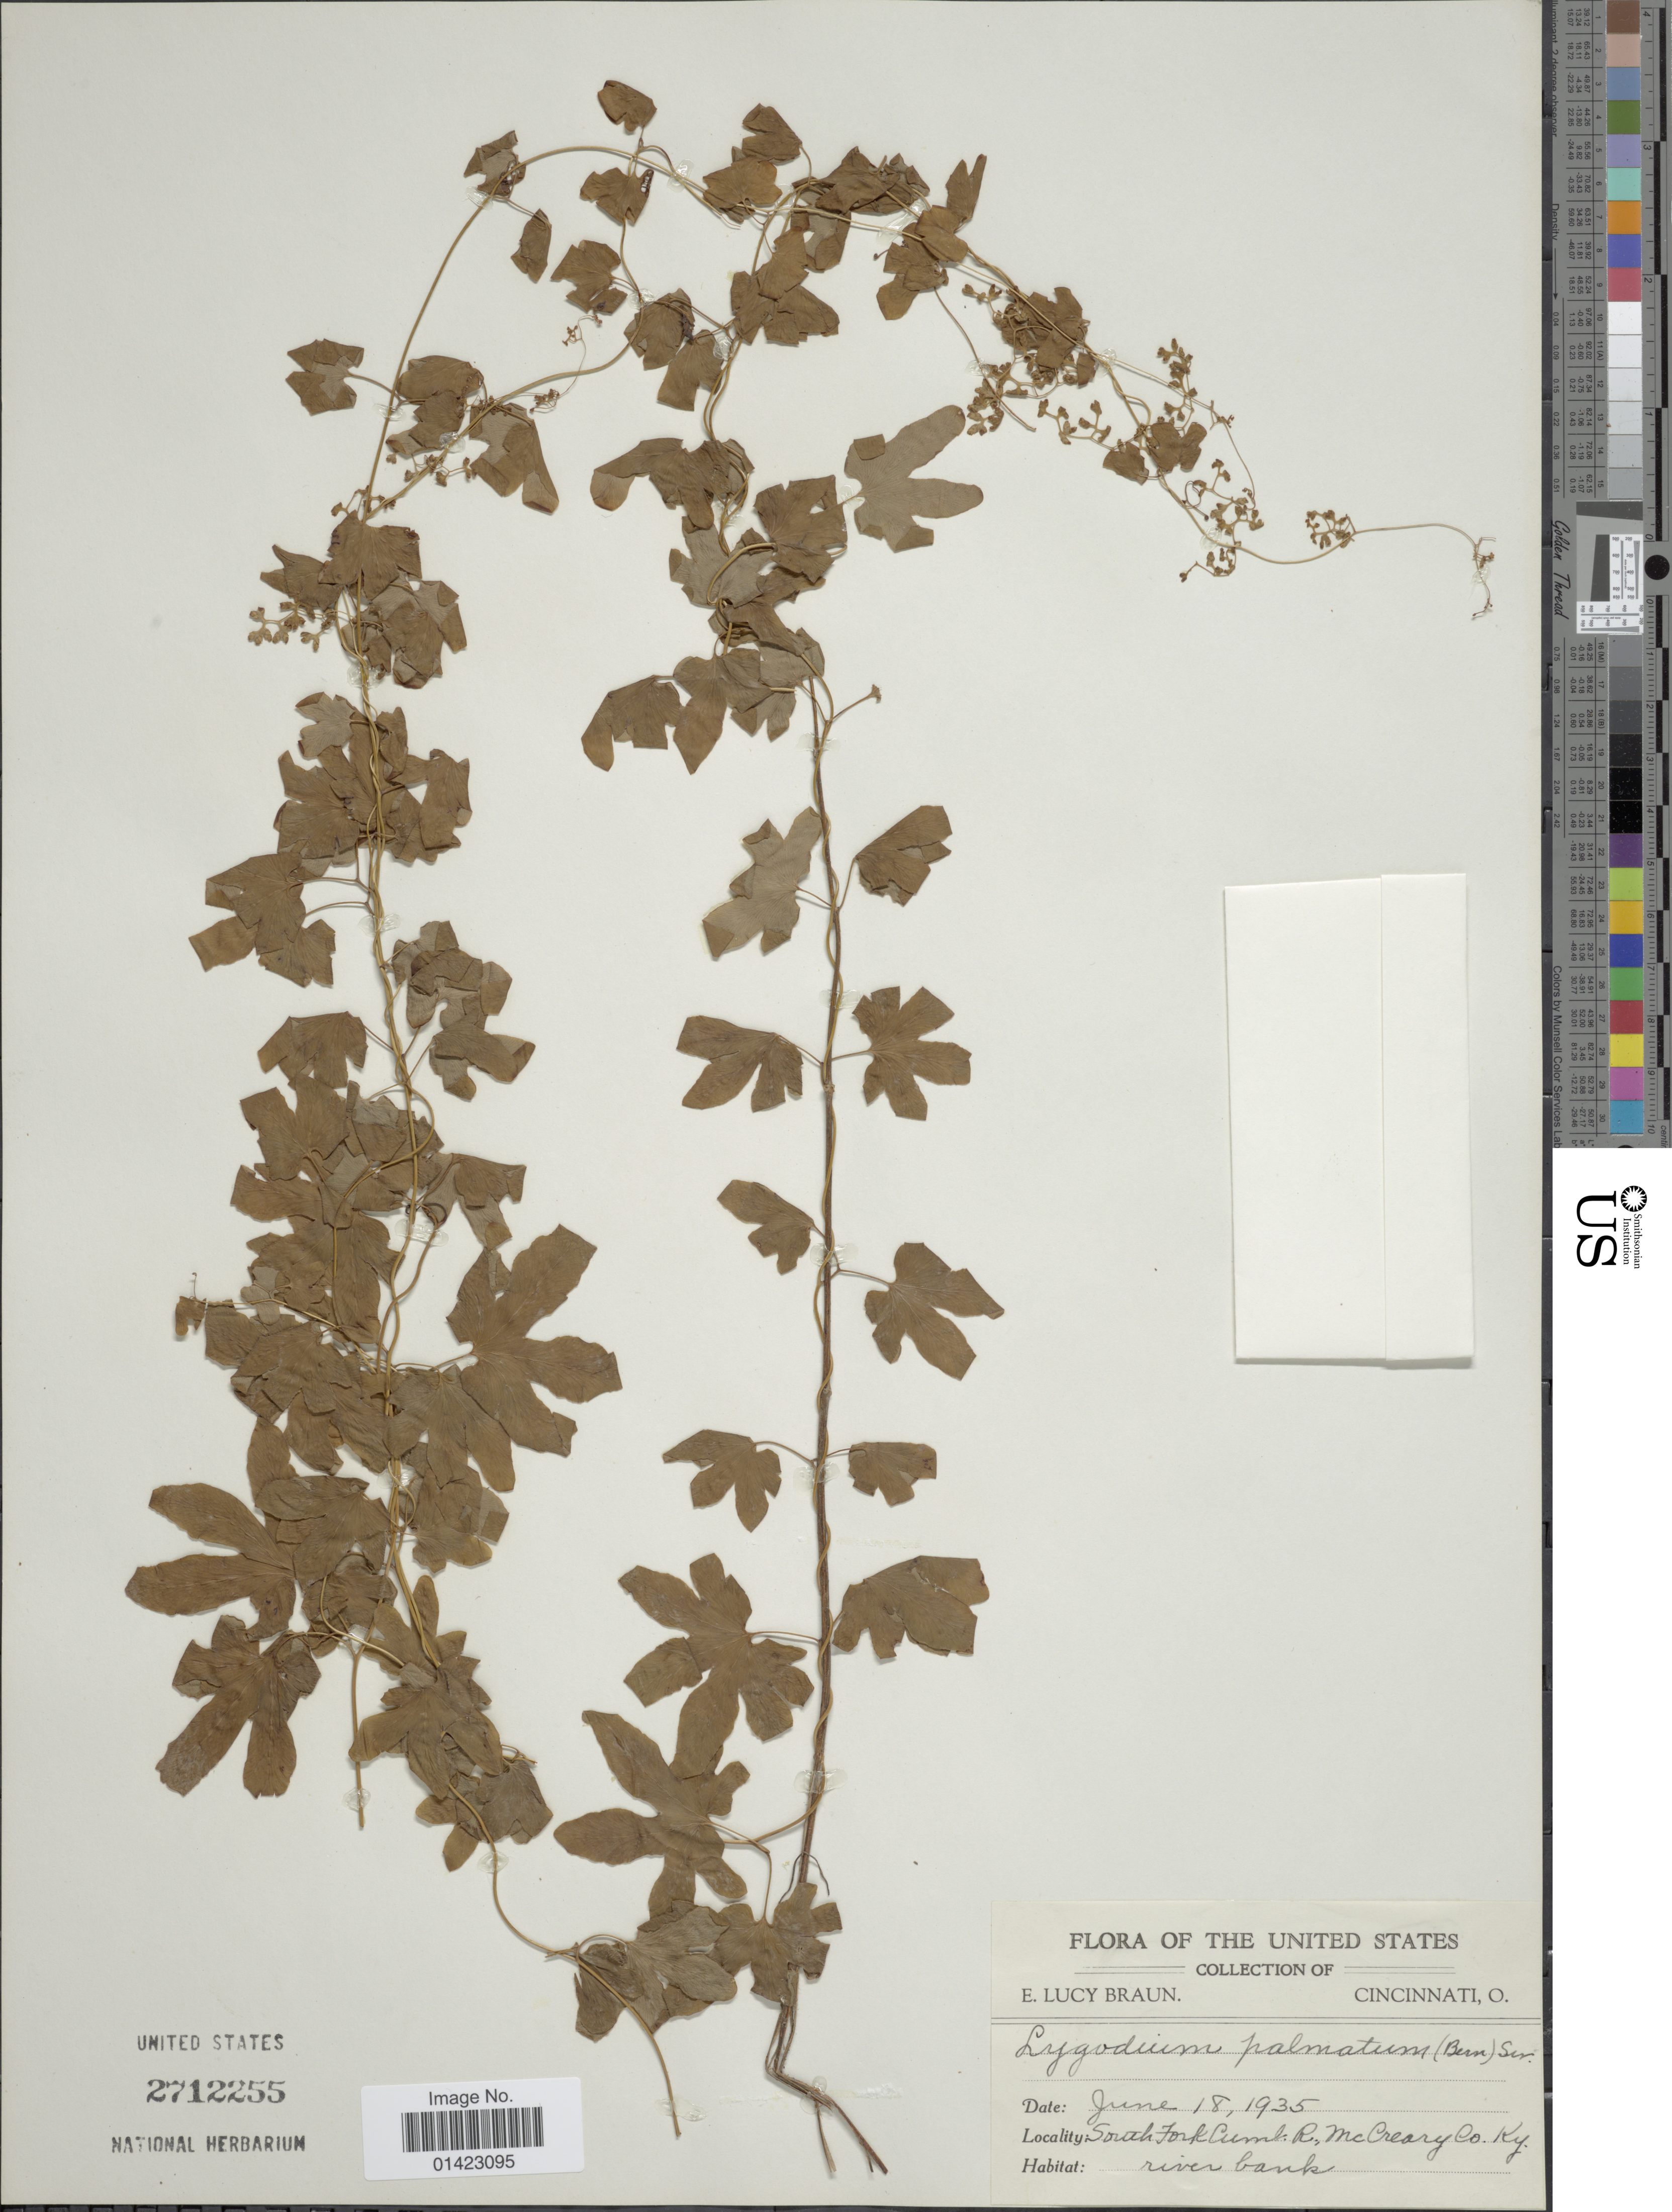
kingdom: Plantae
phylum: Tracheophyta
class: Polypodiopsida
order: Schizaeales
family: Lygodiaceae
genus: Lygodium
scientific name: Lygodium palmatum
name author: (Bernh.) Sw.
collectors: E. L. Braun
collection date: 1935-06-18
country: United States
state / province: Kentucky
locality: United States, Cincinnati O., South fork Cumb. R. Mc Creary Co, Ky.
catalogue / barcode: US 2712255